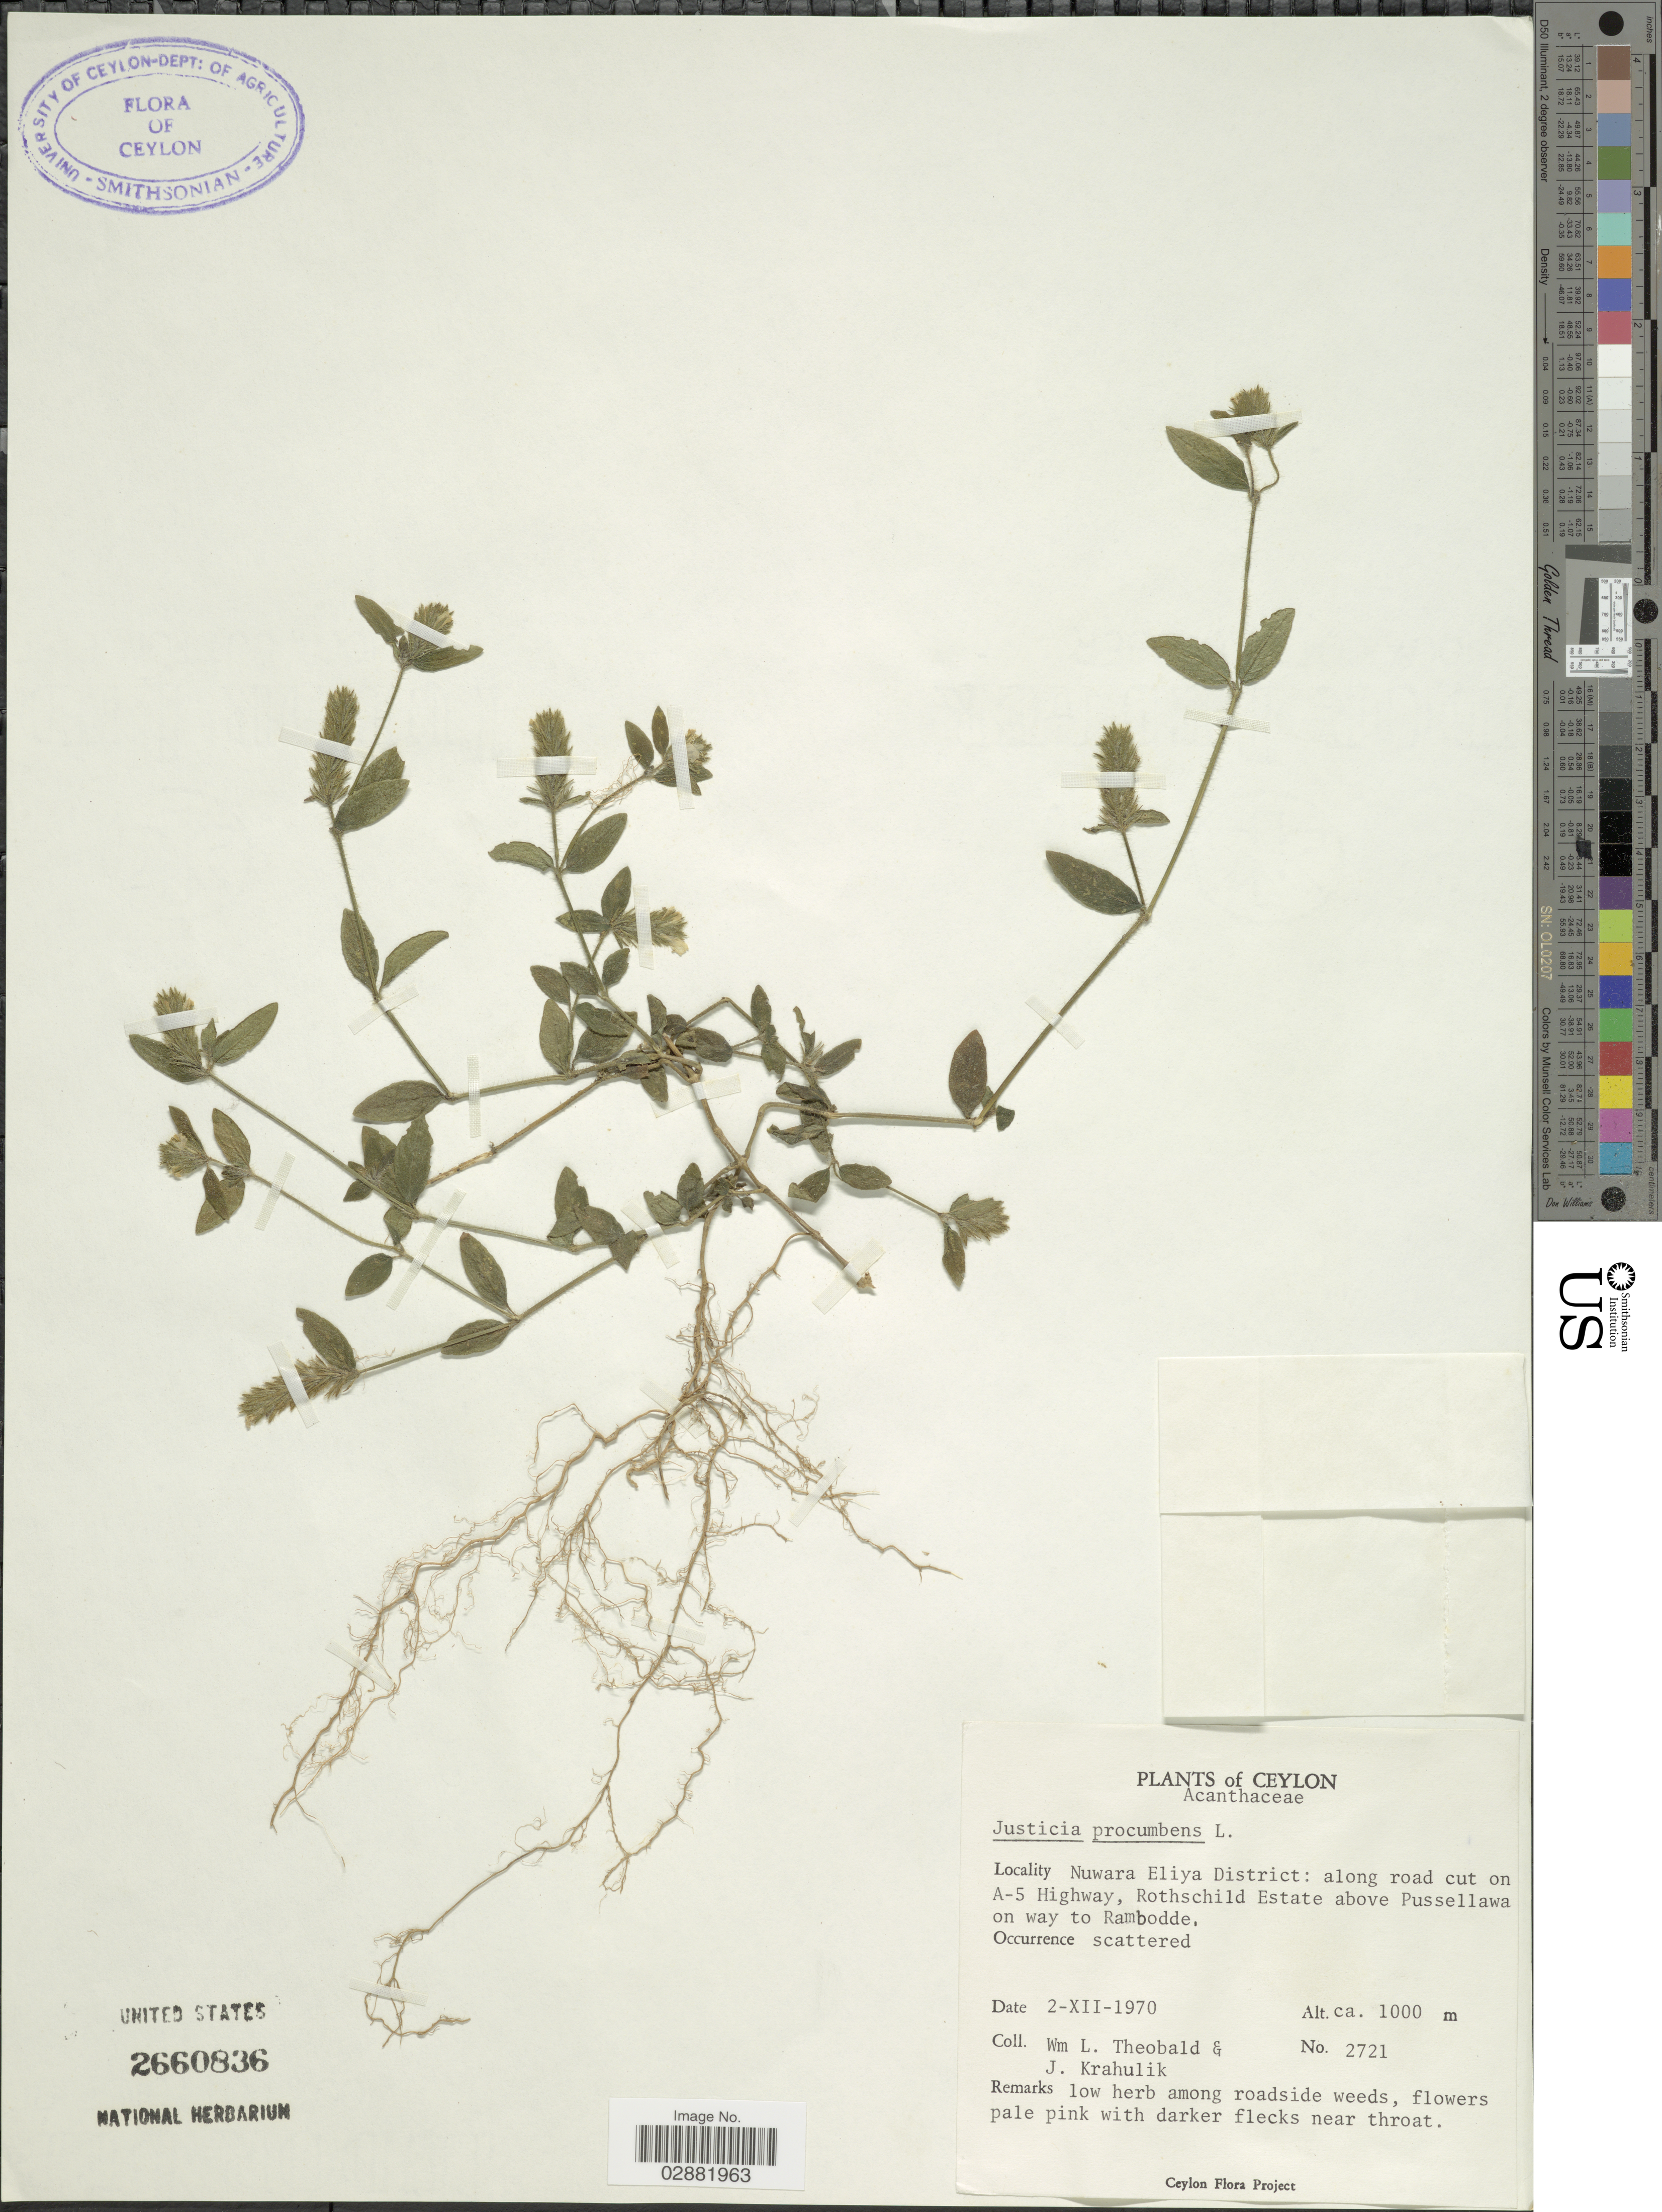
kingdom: Plantae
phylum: Tracheophyta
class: Magnoliopsida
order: Lamiales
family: Acanthaceae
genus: Justicia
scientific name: Justicia procumbens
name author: L.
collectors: W. L. Theobald & J. Krahulik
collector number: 2721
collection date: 1970-12-02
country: Sri Lanka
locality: Ceylon, Nuwara Eliya District, along road cut on A-5 Highway, Rothschild Estate above Pussellawa on way to Rambodde.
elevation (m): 1000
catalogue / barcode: US 2660836